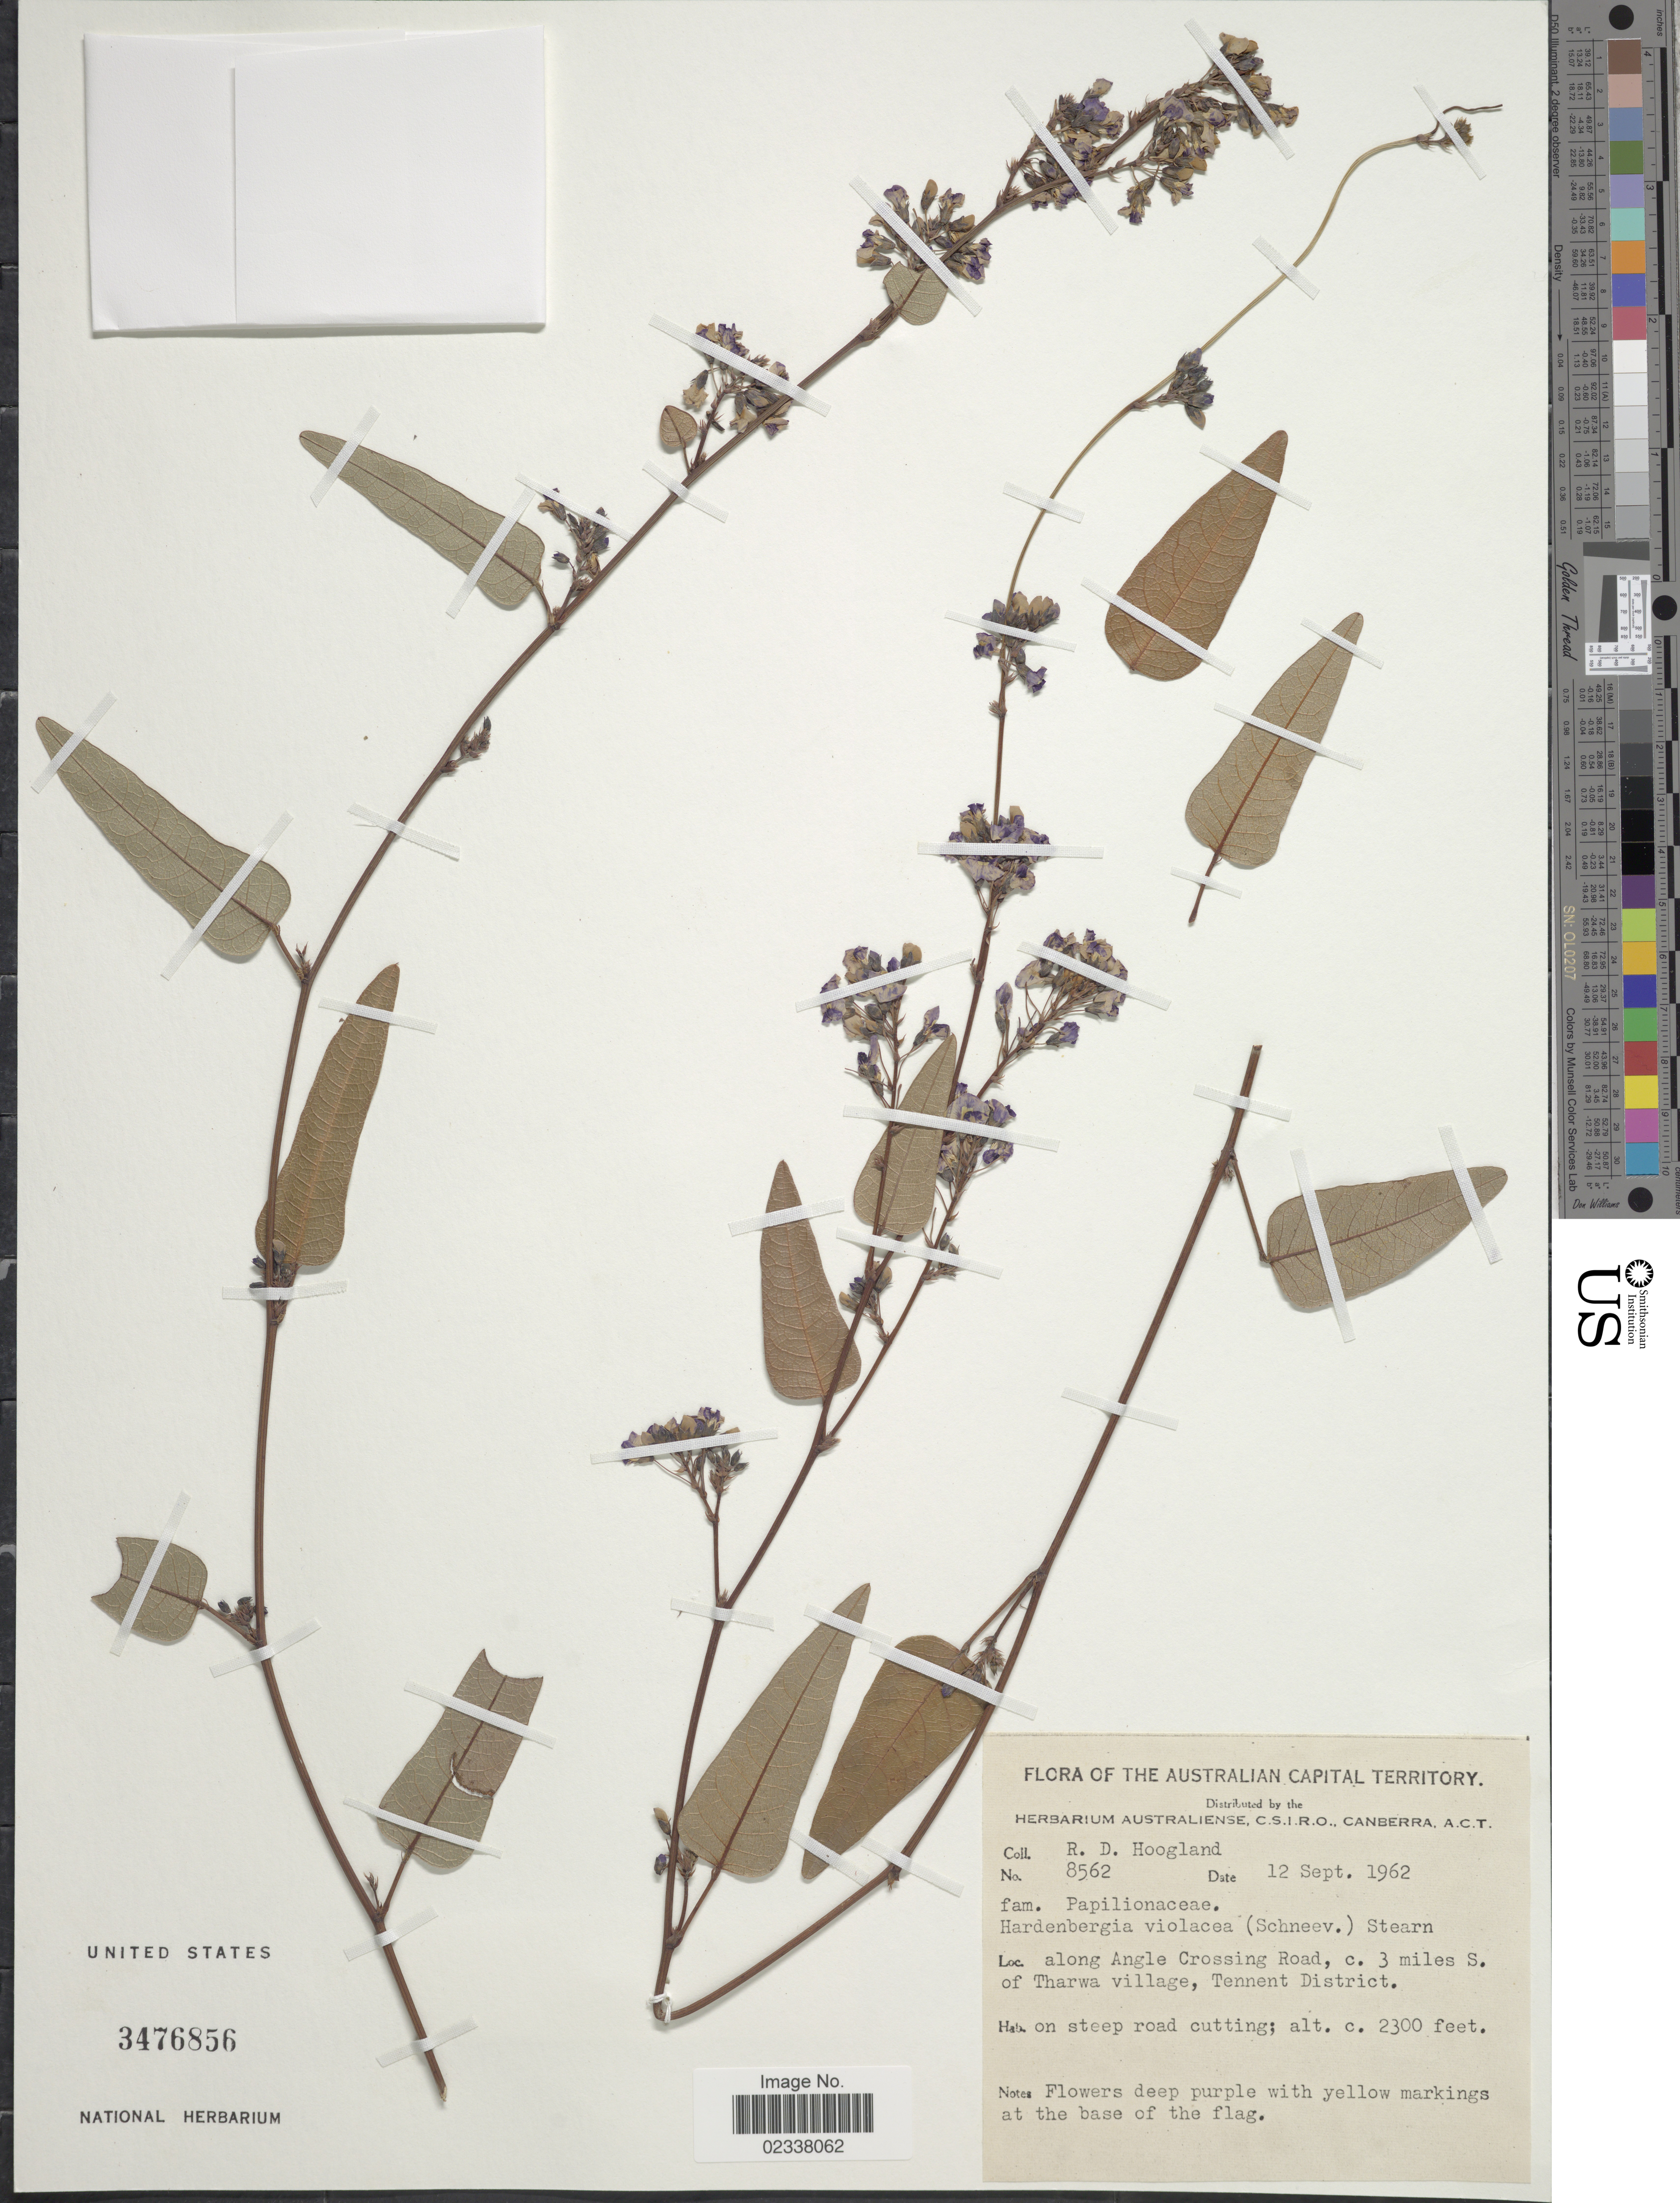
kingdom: Plantae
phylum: Tracheophyta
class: Magnoliopsida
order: Fabales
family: Fabaceae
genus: Hardenbergia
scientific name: Hardenbergia violacea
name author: (Schneev.) Stearn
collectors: R. D. Hoogland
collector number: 8562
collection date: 1962-09-12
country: Australia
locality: Australian Capital Territory. along Angle Crossing Road, c. 3 miles S. of Tharwa village, Tennent District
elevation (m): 701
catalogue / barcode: US 3476856